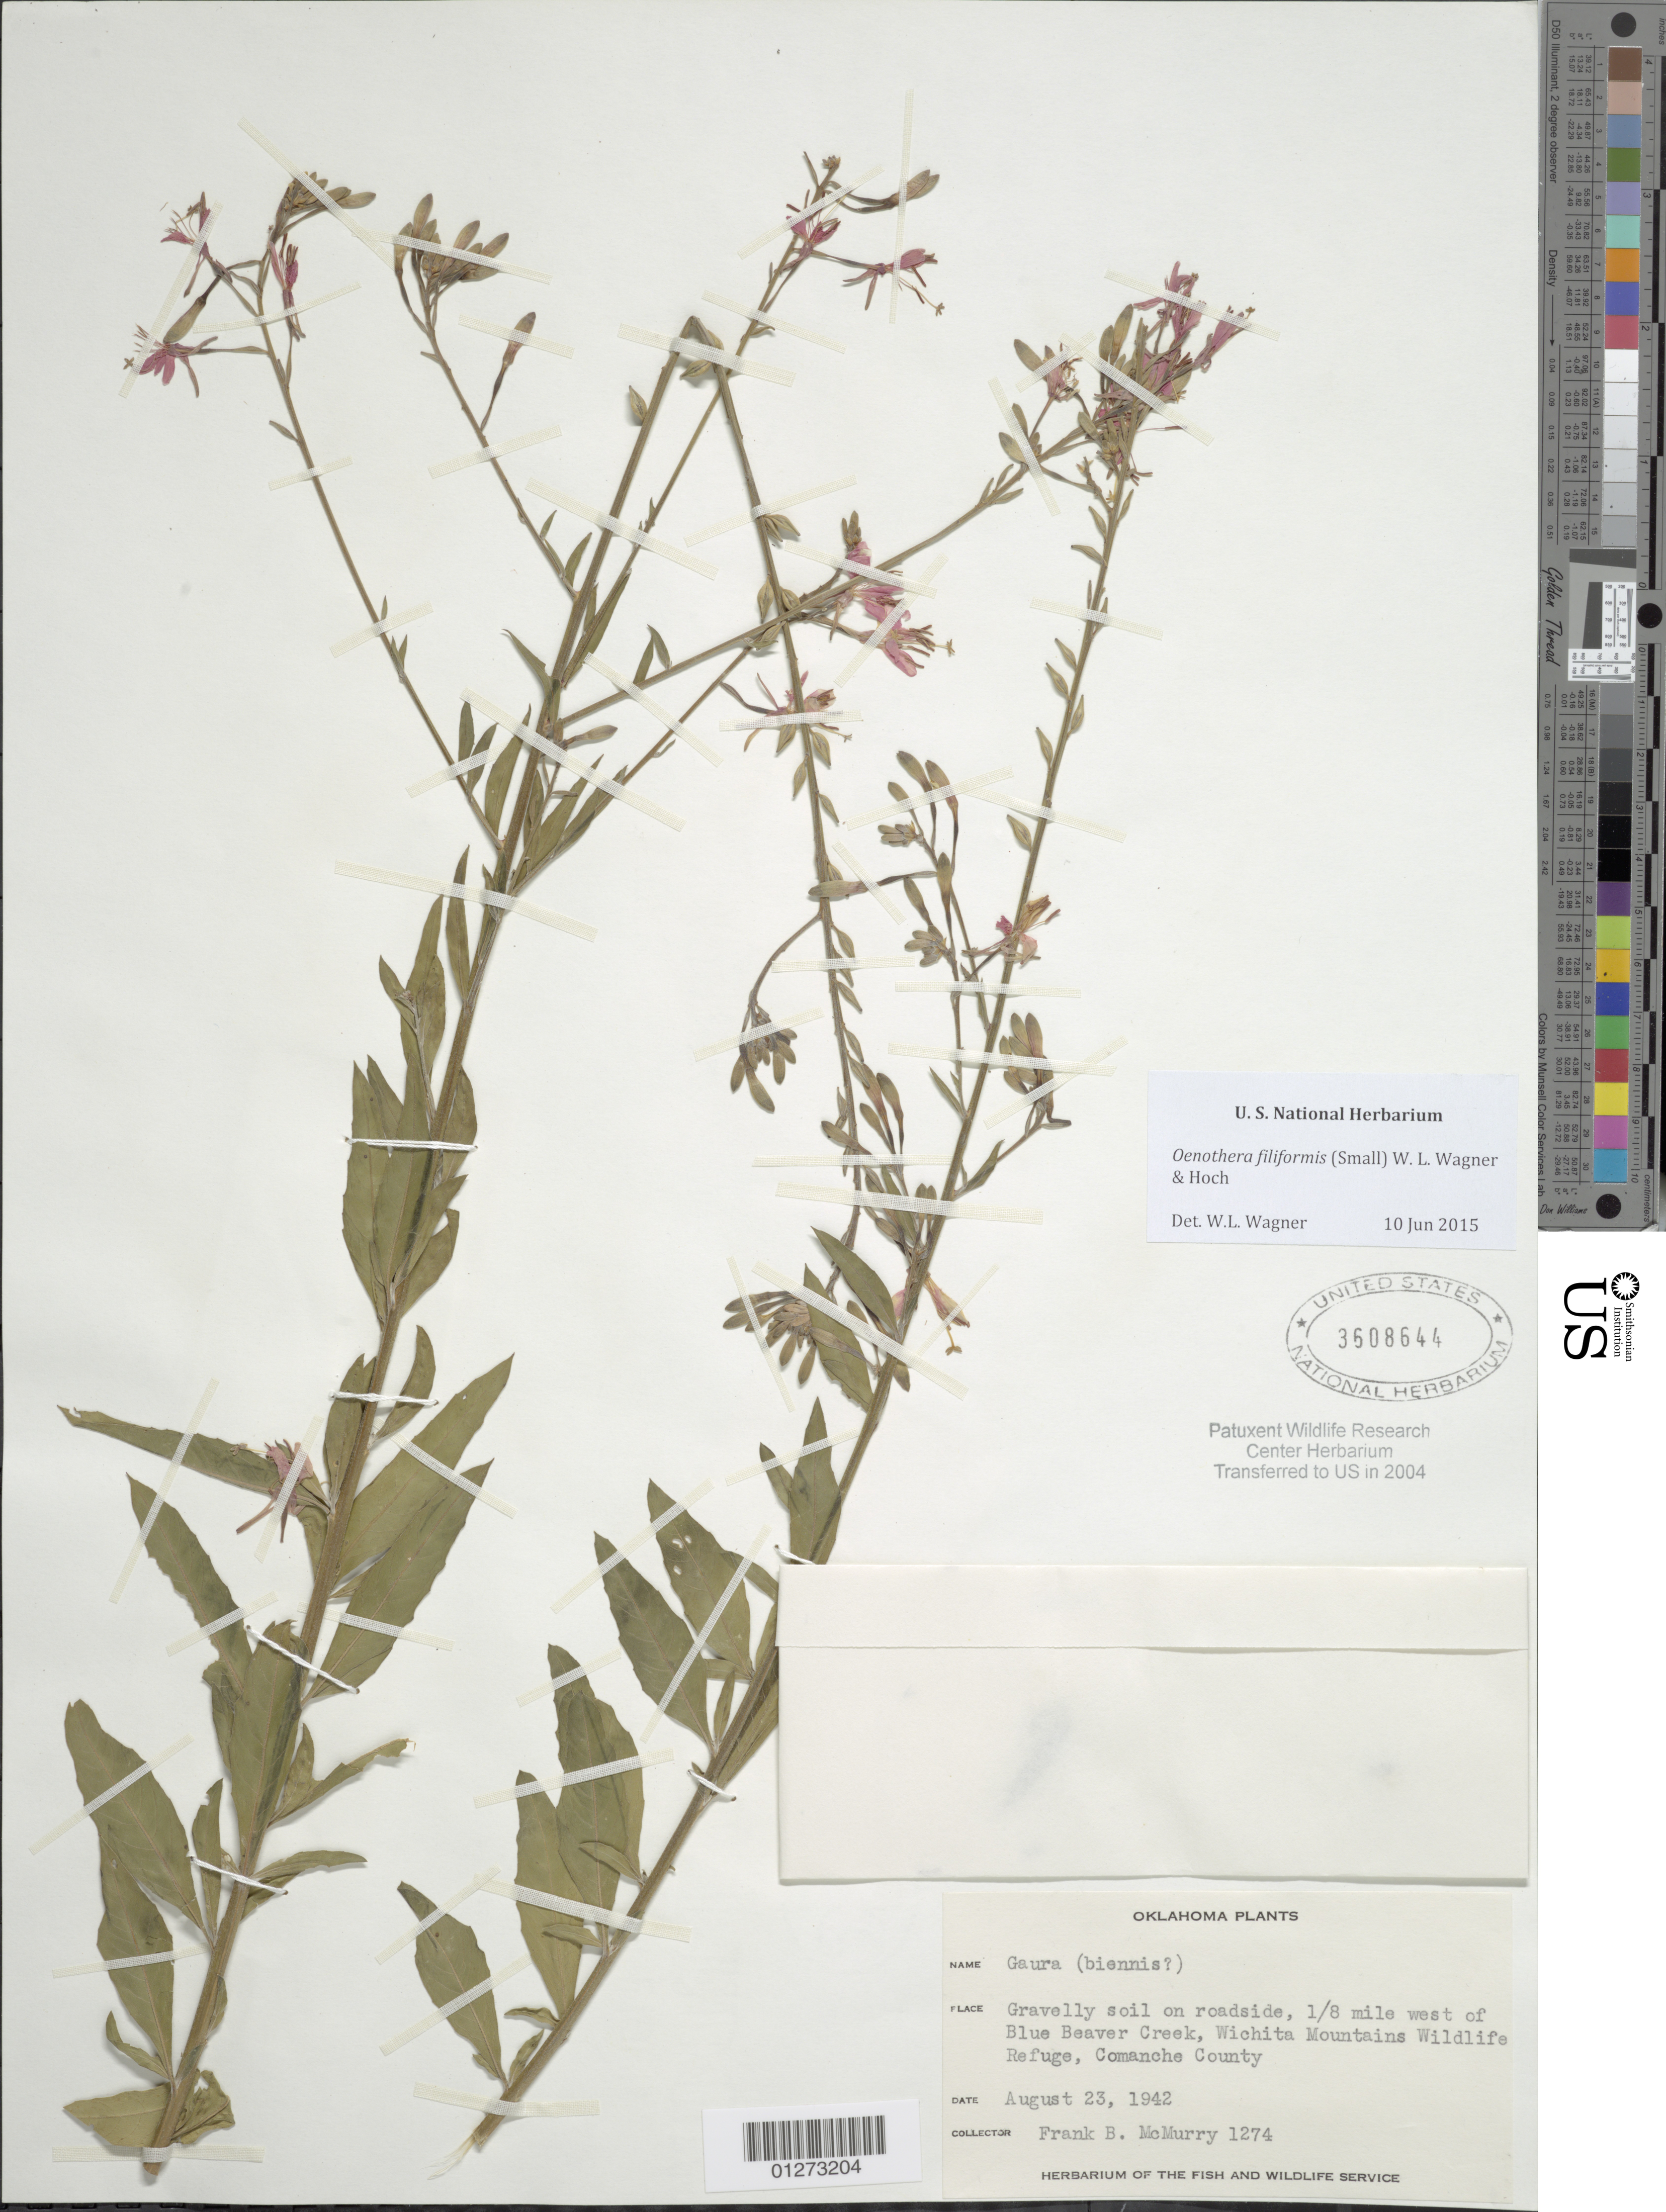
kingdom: Plantae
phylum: Tracheophyta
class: Magnoliopsida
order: Myrtales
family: Onagraceae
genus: Oenothera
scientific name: Oenothera filiformis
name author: (Small) W.L. Wagner & Hoch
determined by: Wagner, W. L., (BOT), Smithsonian Institution - National Museum of Natural History (UNITED STATES)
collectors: F. B. McMurry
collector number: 1274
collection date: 1942-08-23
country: United States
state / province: Oklahoma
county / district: Comanche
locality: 1/8 mile west of Blue Beaver Creek, Wichita Mountains Wildlife Refuge.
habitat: Roadside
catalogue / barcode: US 3608644